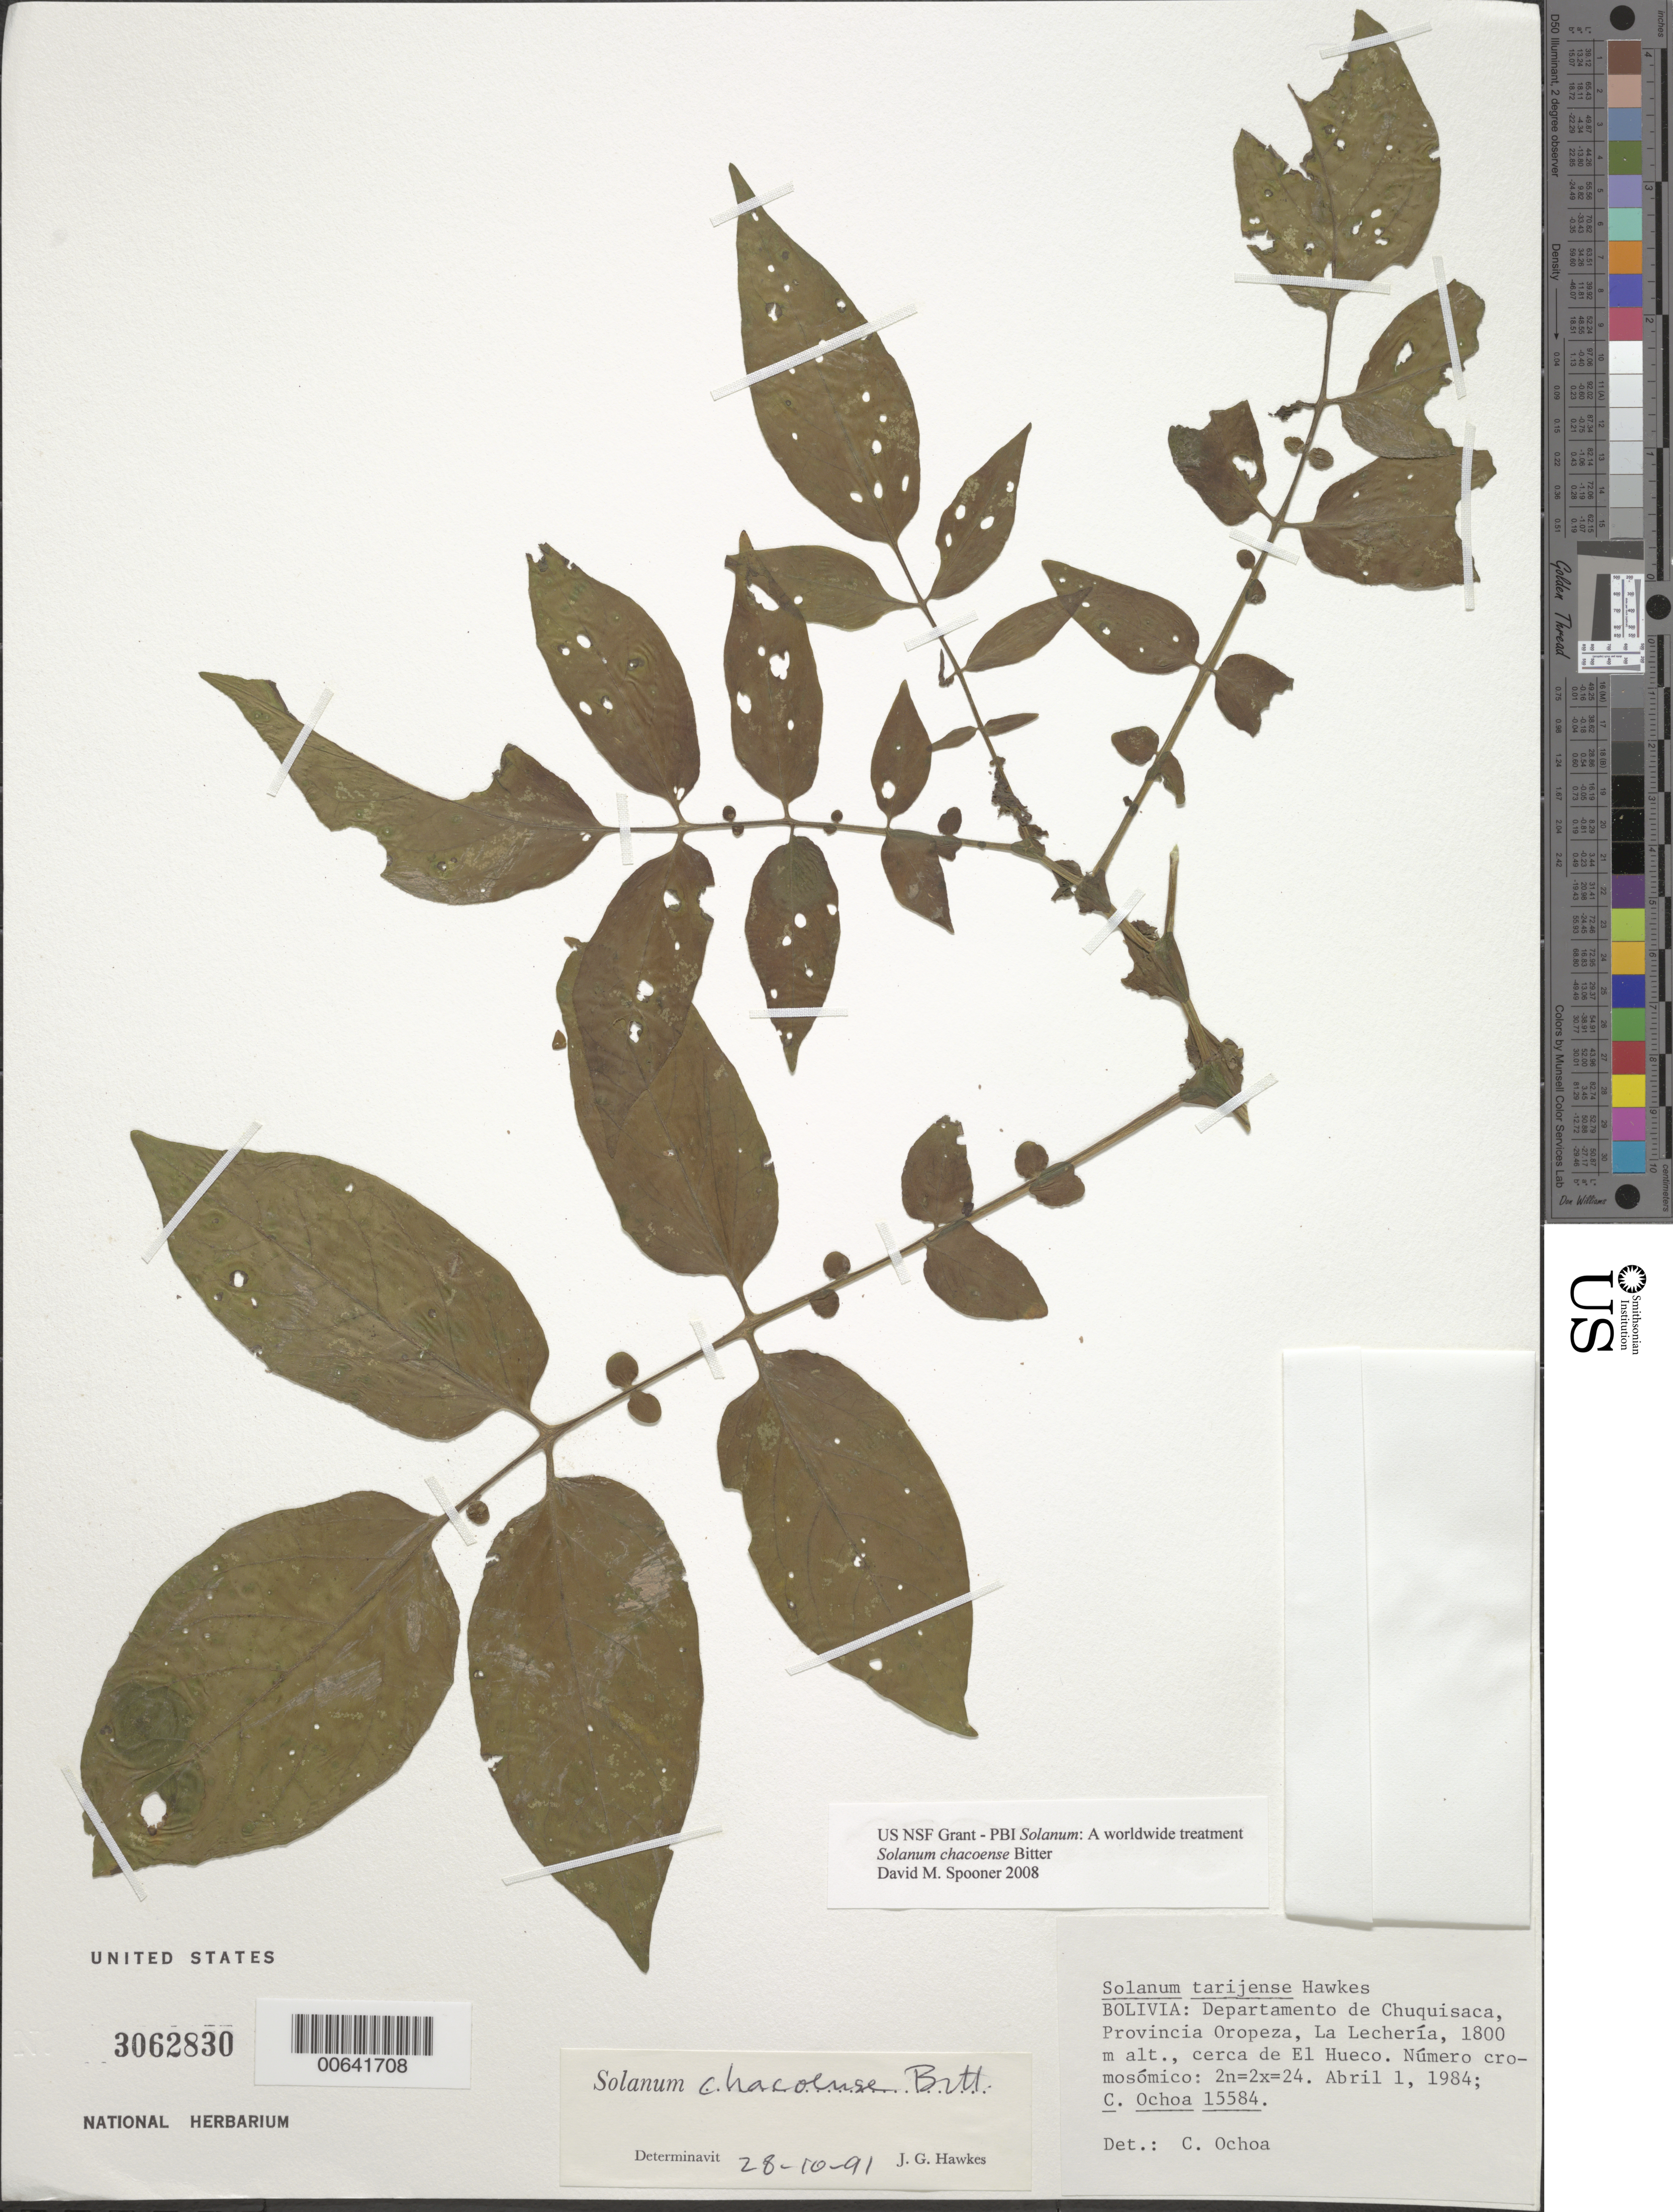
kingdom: Plantae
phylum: Tracheophyta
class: Magnoliopsida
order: Solanales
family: Solanaceae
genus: Solanum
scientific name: Solanum chacoense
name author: Bitt.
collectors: C. Ochoa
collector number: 15584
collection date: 1984-04-01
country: Bolivia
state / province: Chuquisaca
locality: Departamento de Chuquisaca, Provincia Oropeza, La Lechería, cerca de El Hueco.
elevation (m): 1800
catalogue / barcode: US 3062830